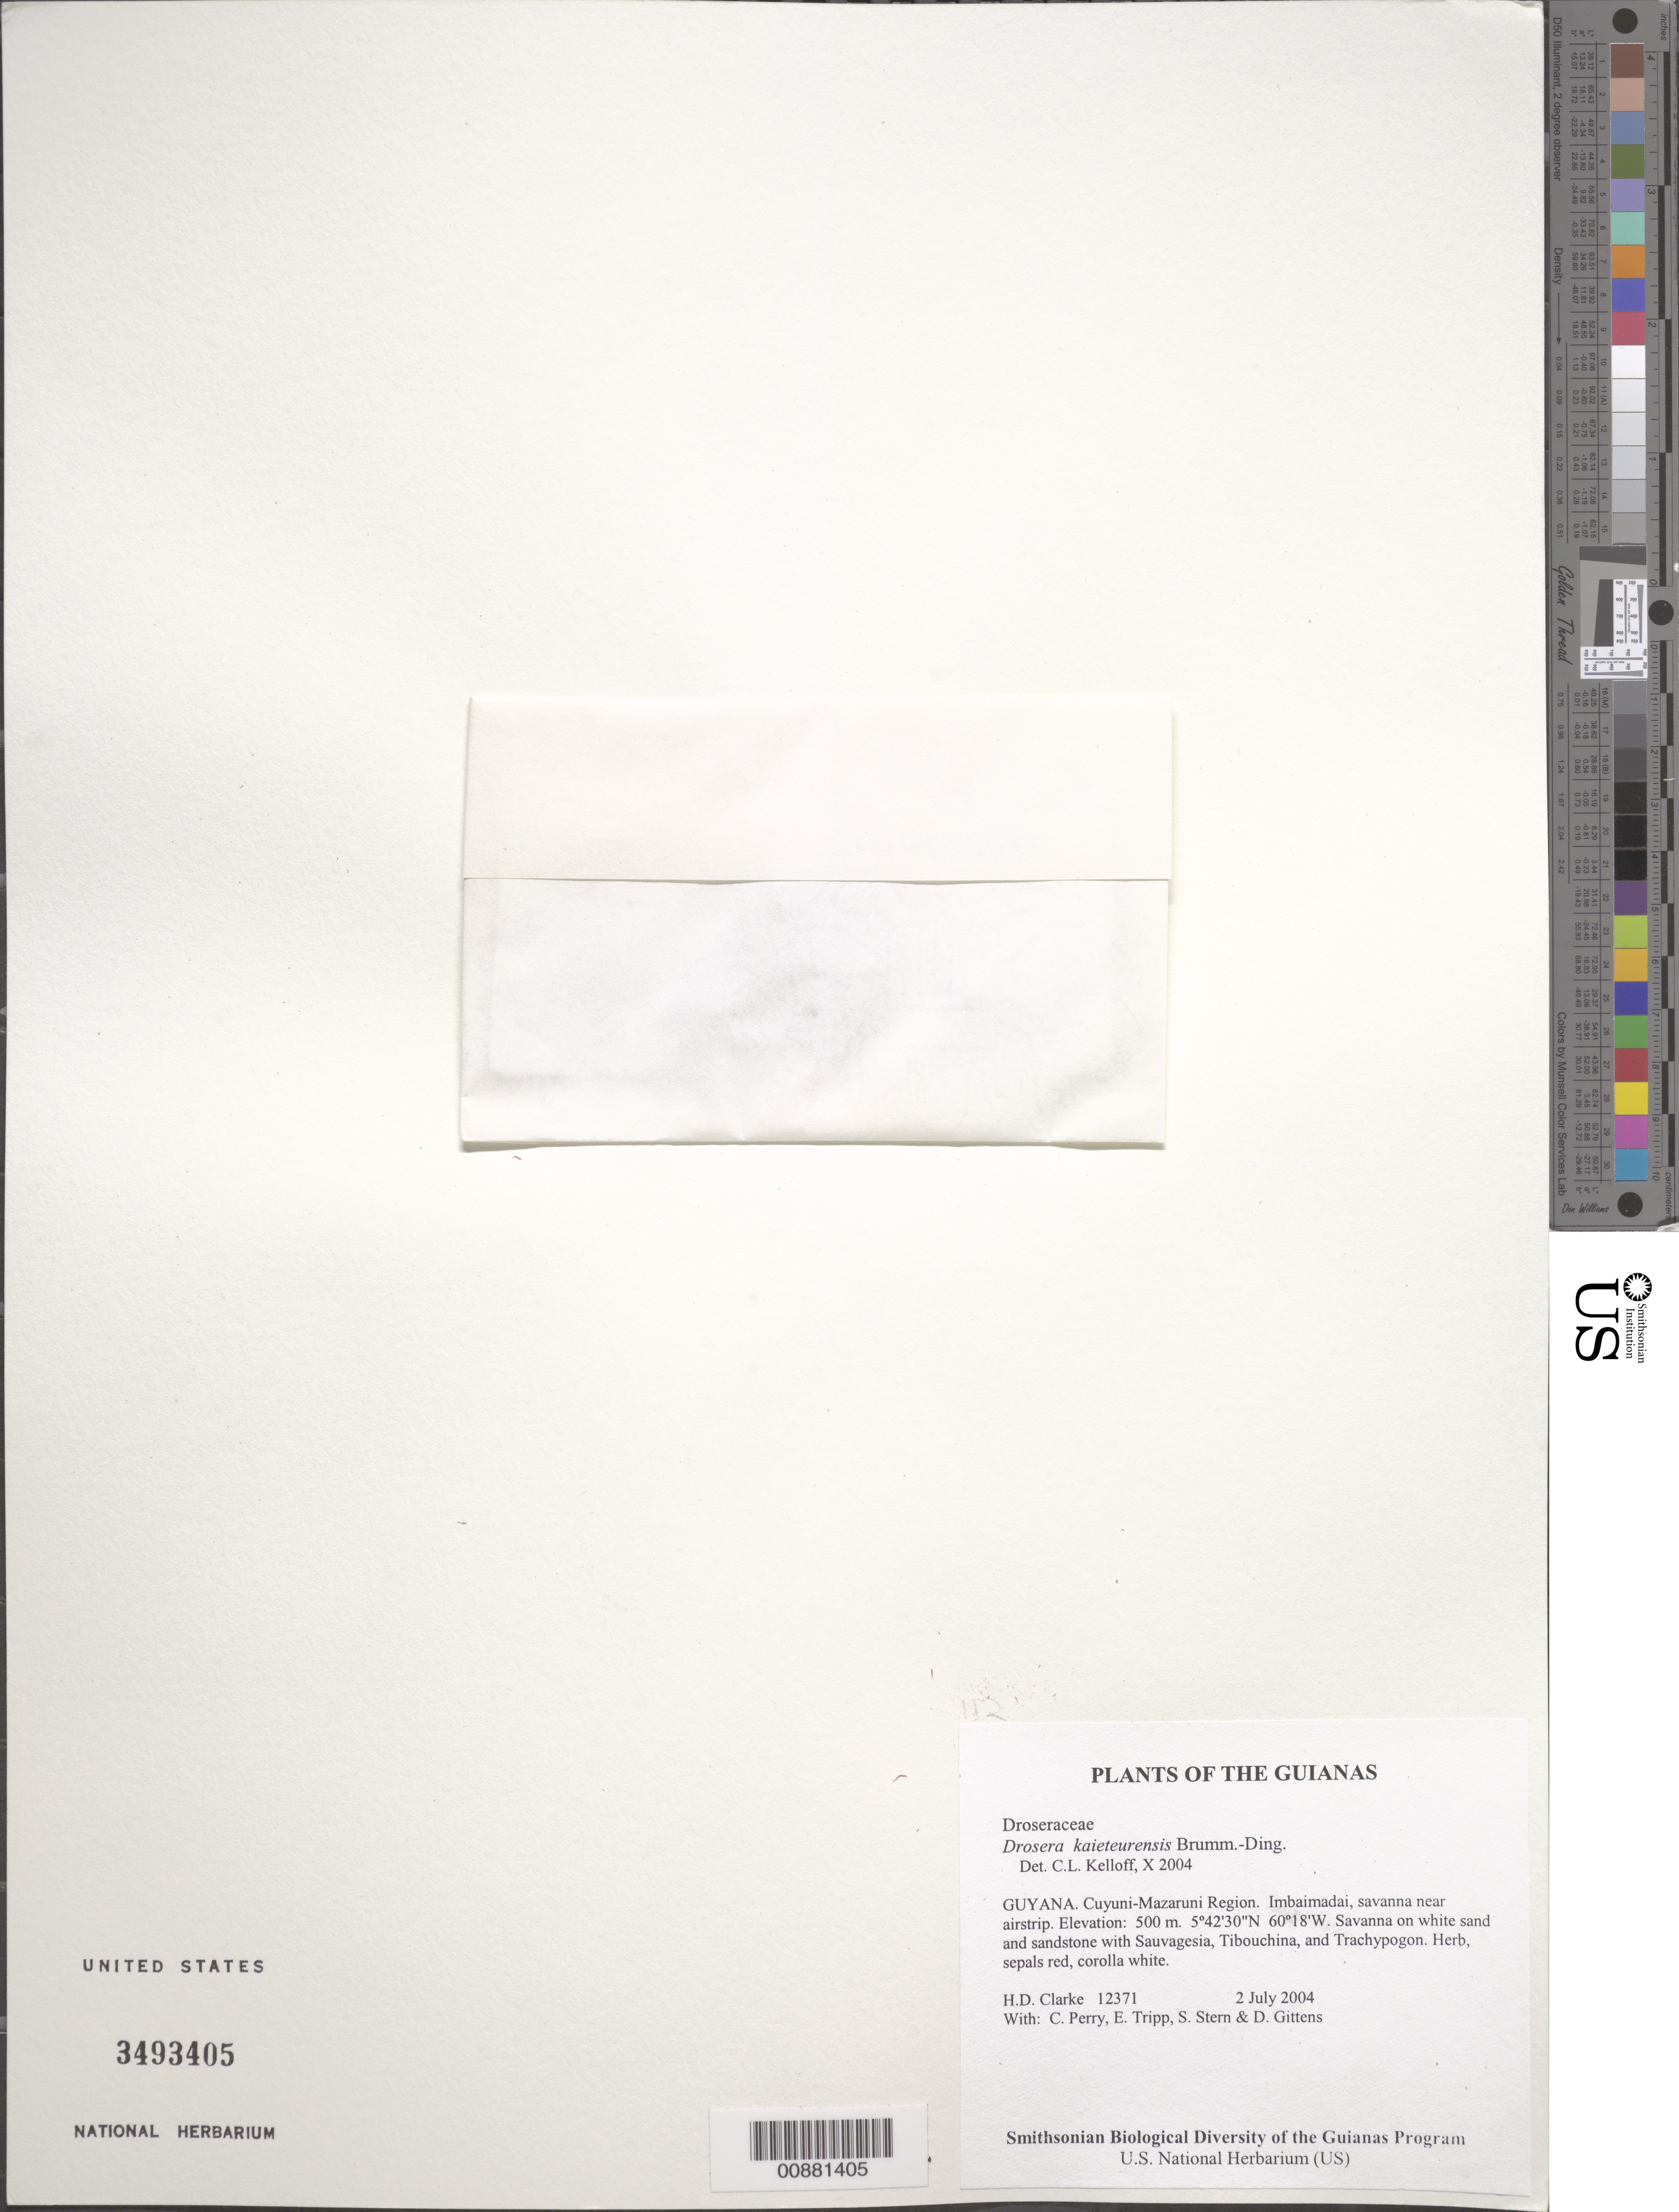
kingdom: Plantae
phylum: Tracheophyta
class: Magnoliopsida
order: Caryophyllales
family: Droseraceae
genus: Drosera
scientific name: Drosera kaieteurensis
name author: Brumm.-Ding.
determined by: Kelloff, Carol L., (US), Smithsonian Institution - National Museum of Natural History (UNITED STATES)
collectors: H. D. Clarke, C. Perry, E. Tripp, S. R. Stern & D. Gittens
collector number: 12371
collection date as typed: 2 July 2004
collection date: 2004-07-02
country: Guyana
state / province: Cuyuni-Mazaruni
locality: Imbaimadai, savanna near airstrip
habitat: Savanna on white sand and sandstone with Sauvagesia, Tibouchina, and Trachypogon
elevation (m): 500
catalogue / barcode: US 3493405